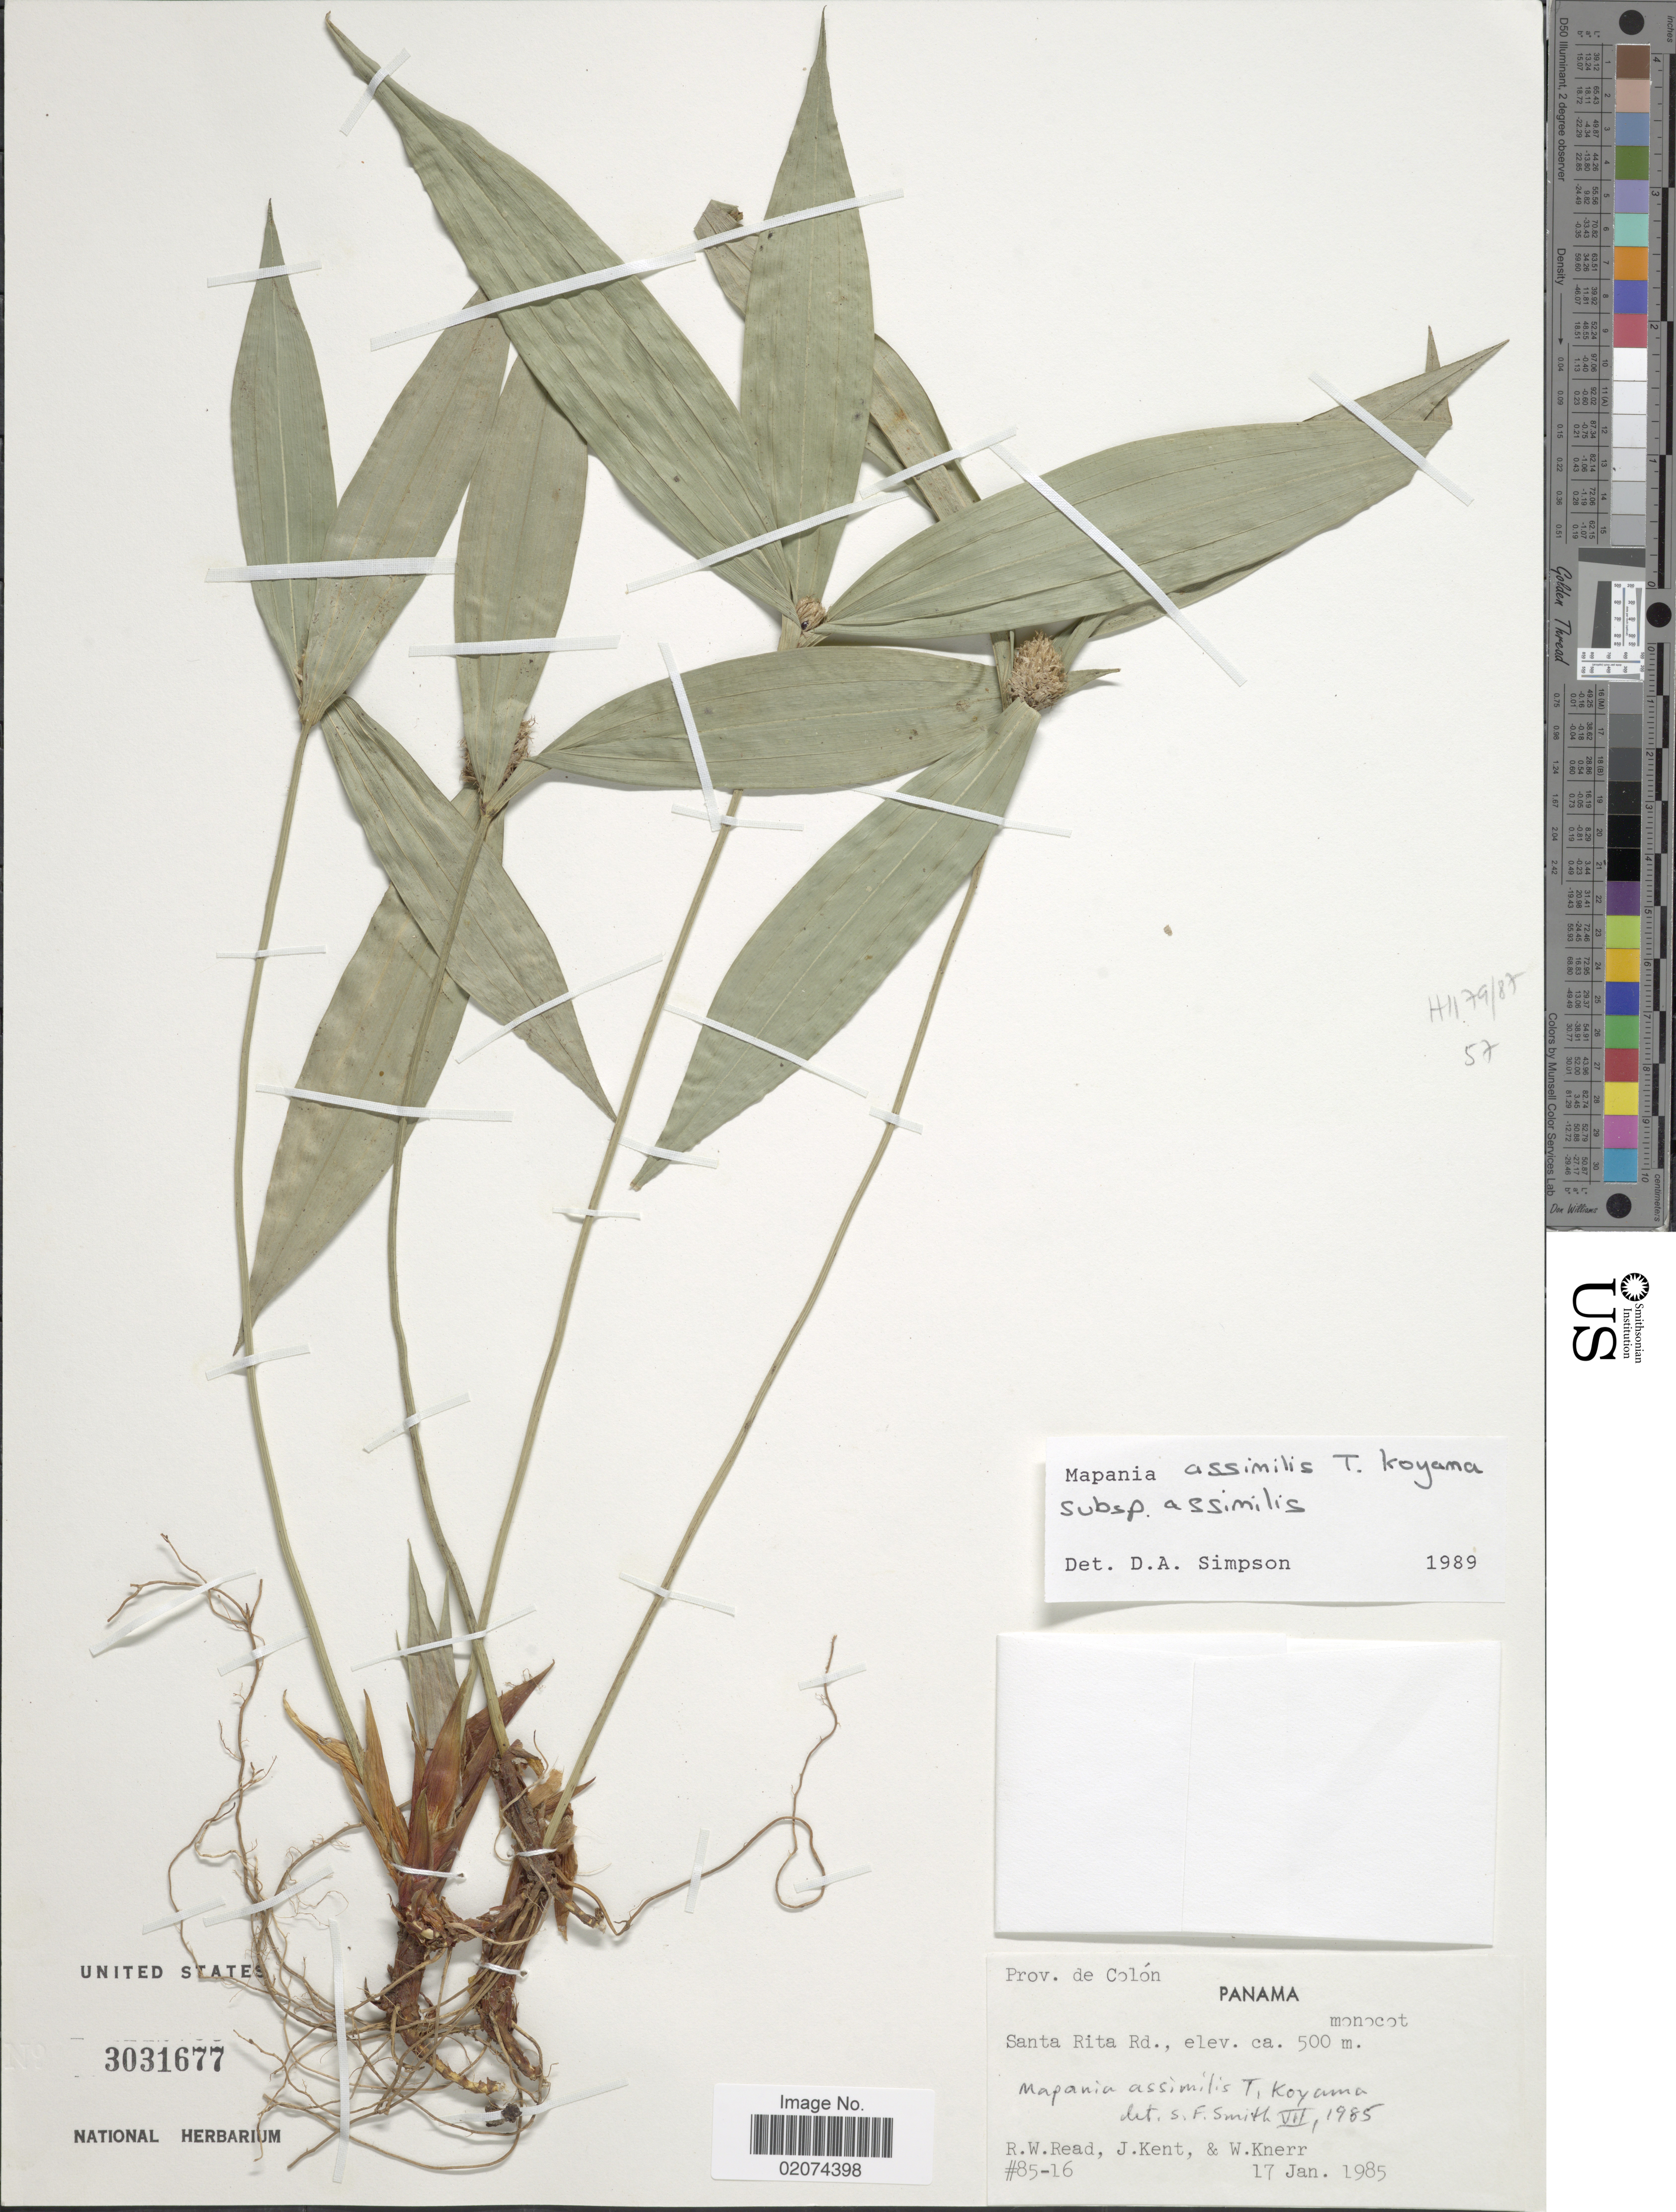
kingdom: Plantae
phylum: Tracheophyta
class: Liliopsida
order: Poales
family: Cyperaceae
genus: Mapania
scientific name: Mapania assimilis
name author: T. Koyama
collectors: R. W. Read, J. Kent & W. Knerr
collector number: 85-16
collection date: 1985-01-17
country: Panama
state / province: Colón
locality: Santa Rita Rd.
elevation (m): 500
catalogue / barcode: US 3031677